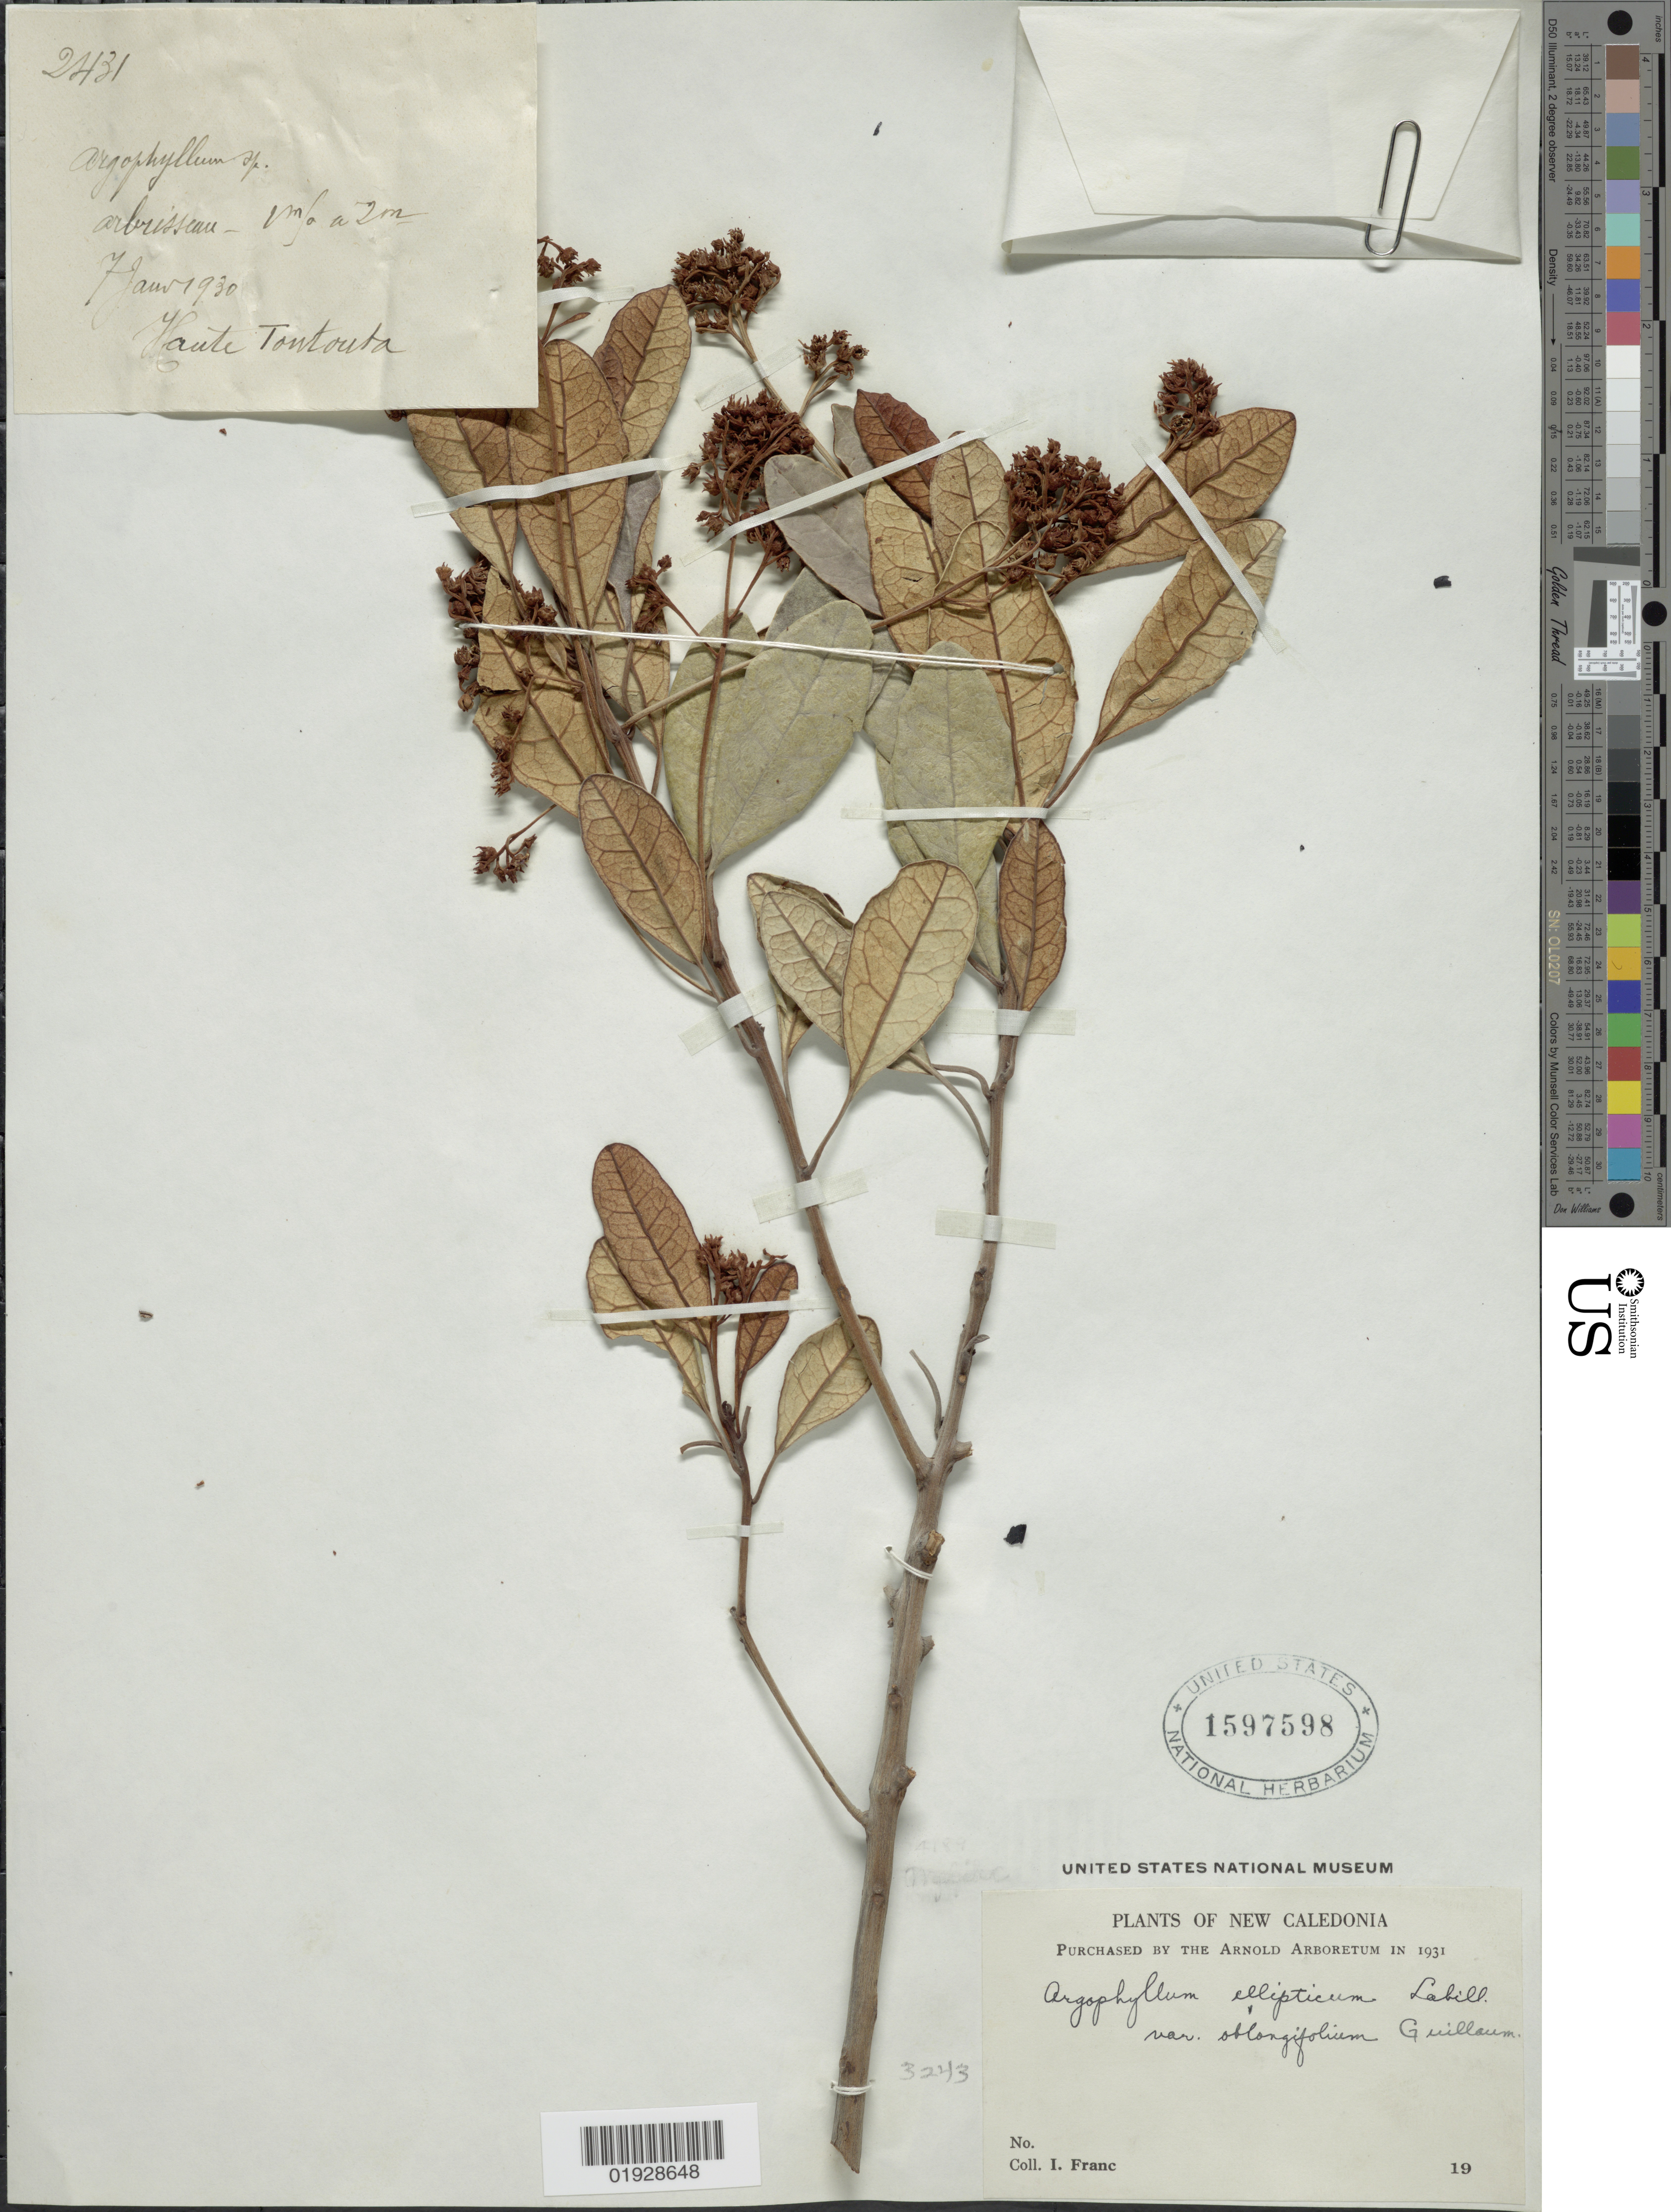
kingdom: Plantae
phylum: Tracheophyta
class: Magnoliopsida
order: Asterales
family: Argophyllaceae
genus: Argophyllum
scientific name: Argophyllum ellipticum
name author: Labill.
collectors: I. Franc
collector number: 2431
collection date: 1930-01-07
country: New Caledonia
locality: Haute Tontouta.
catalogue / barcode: US 1597598